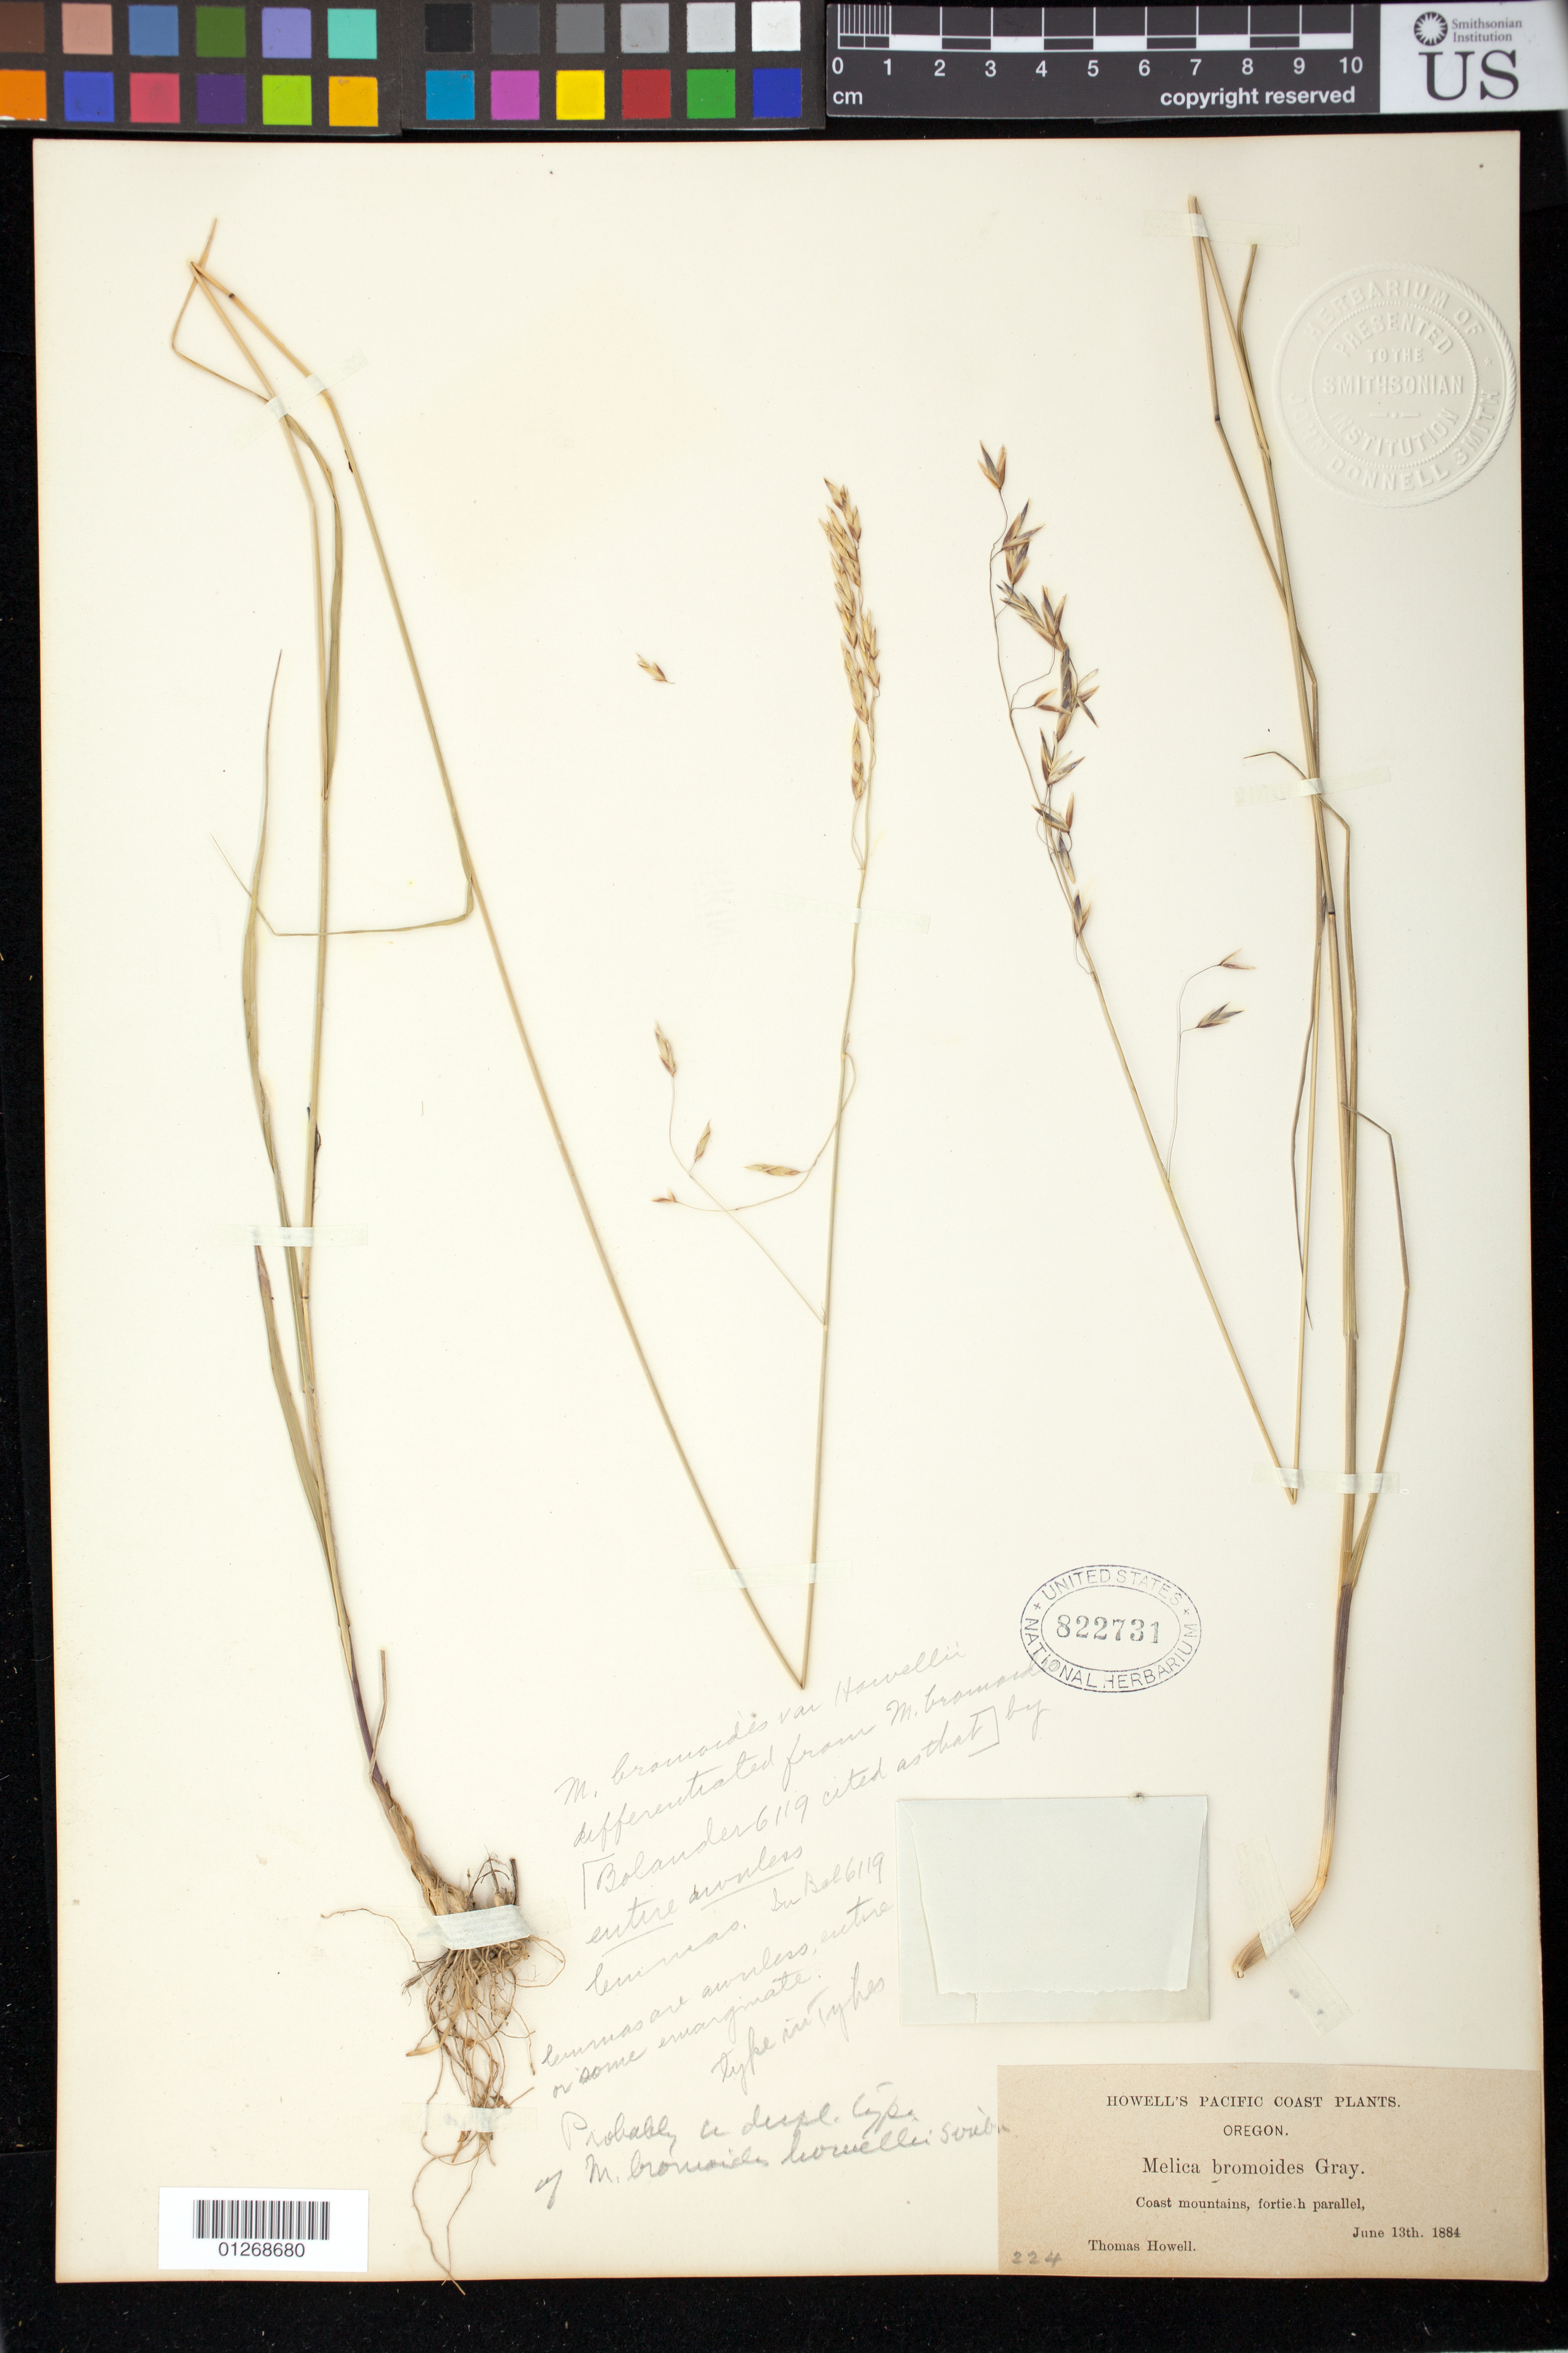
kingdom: Plantae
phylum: Tracheophyta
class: Liliopsida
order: Poales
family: Poaceae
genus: Melica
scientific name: Melica bromoides var. howellii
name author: Scribn.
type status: Possible Type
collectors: T. J. Howell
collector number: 224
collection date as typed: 13 Jun 1884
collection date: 1884-06-13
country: United States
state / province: Oregon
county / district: Curry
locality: Coast mountains, forthieth parallel.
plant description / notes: As annotated, "Probably a dupl. type of M. bromoides howellii Scribn." Possibly original material but dubiously a type, as protologue explicitly cites Howell 335; this specimen does not bear that number, and collection date & locality differ from US duplicate of Howell 335.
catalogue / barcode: US 822731